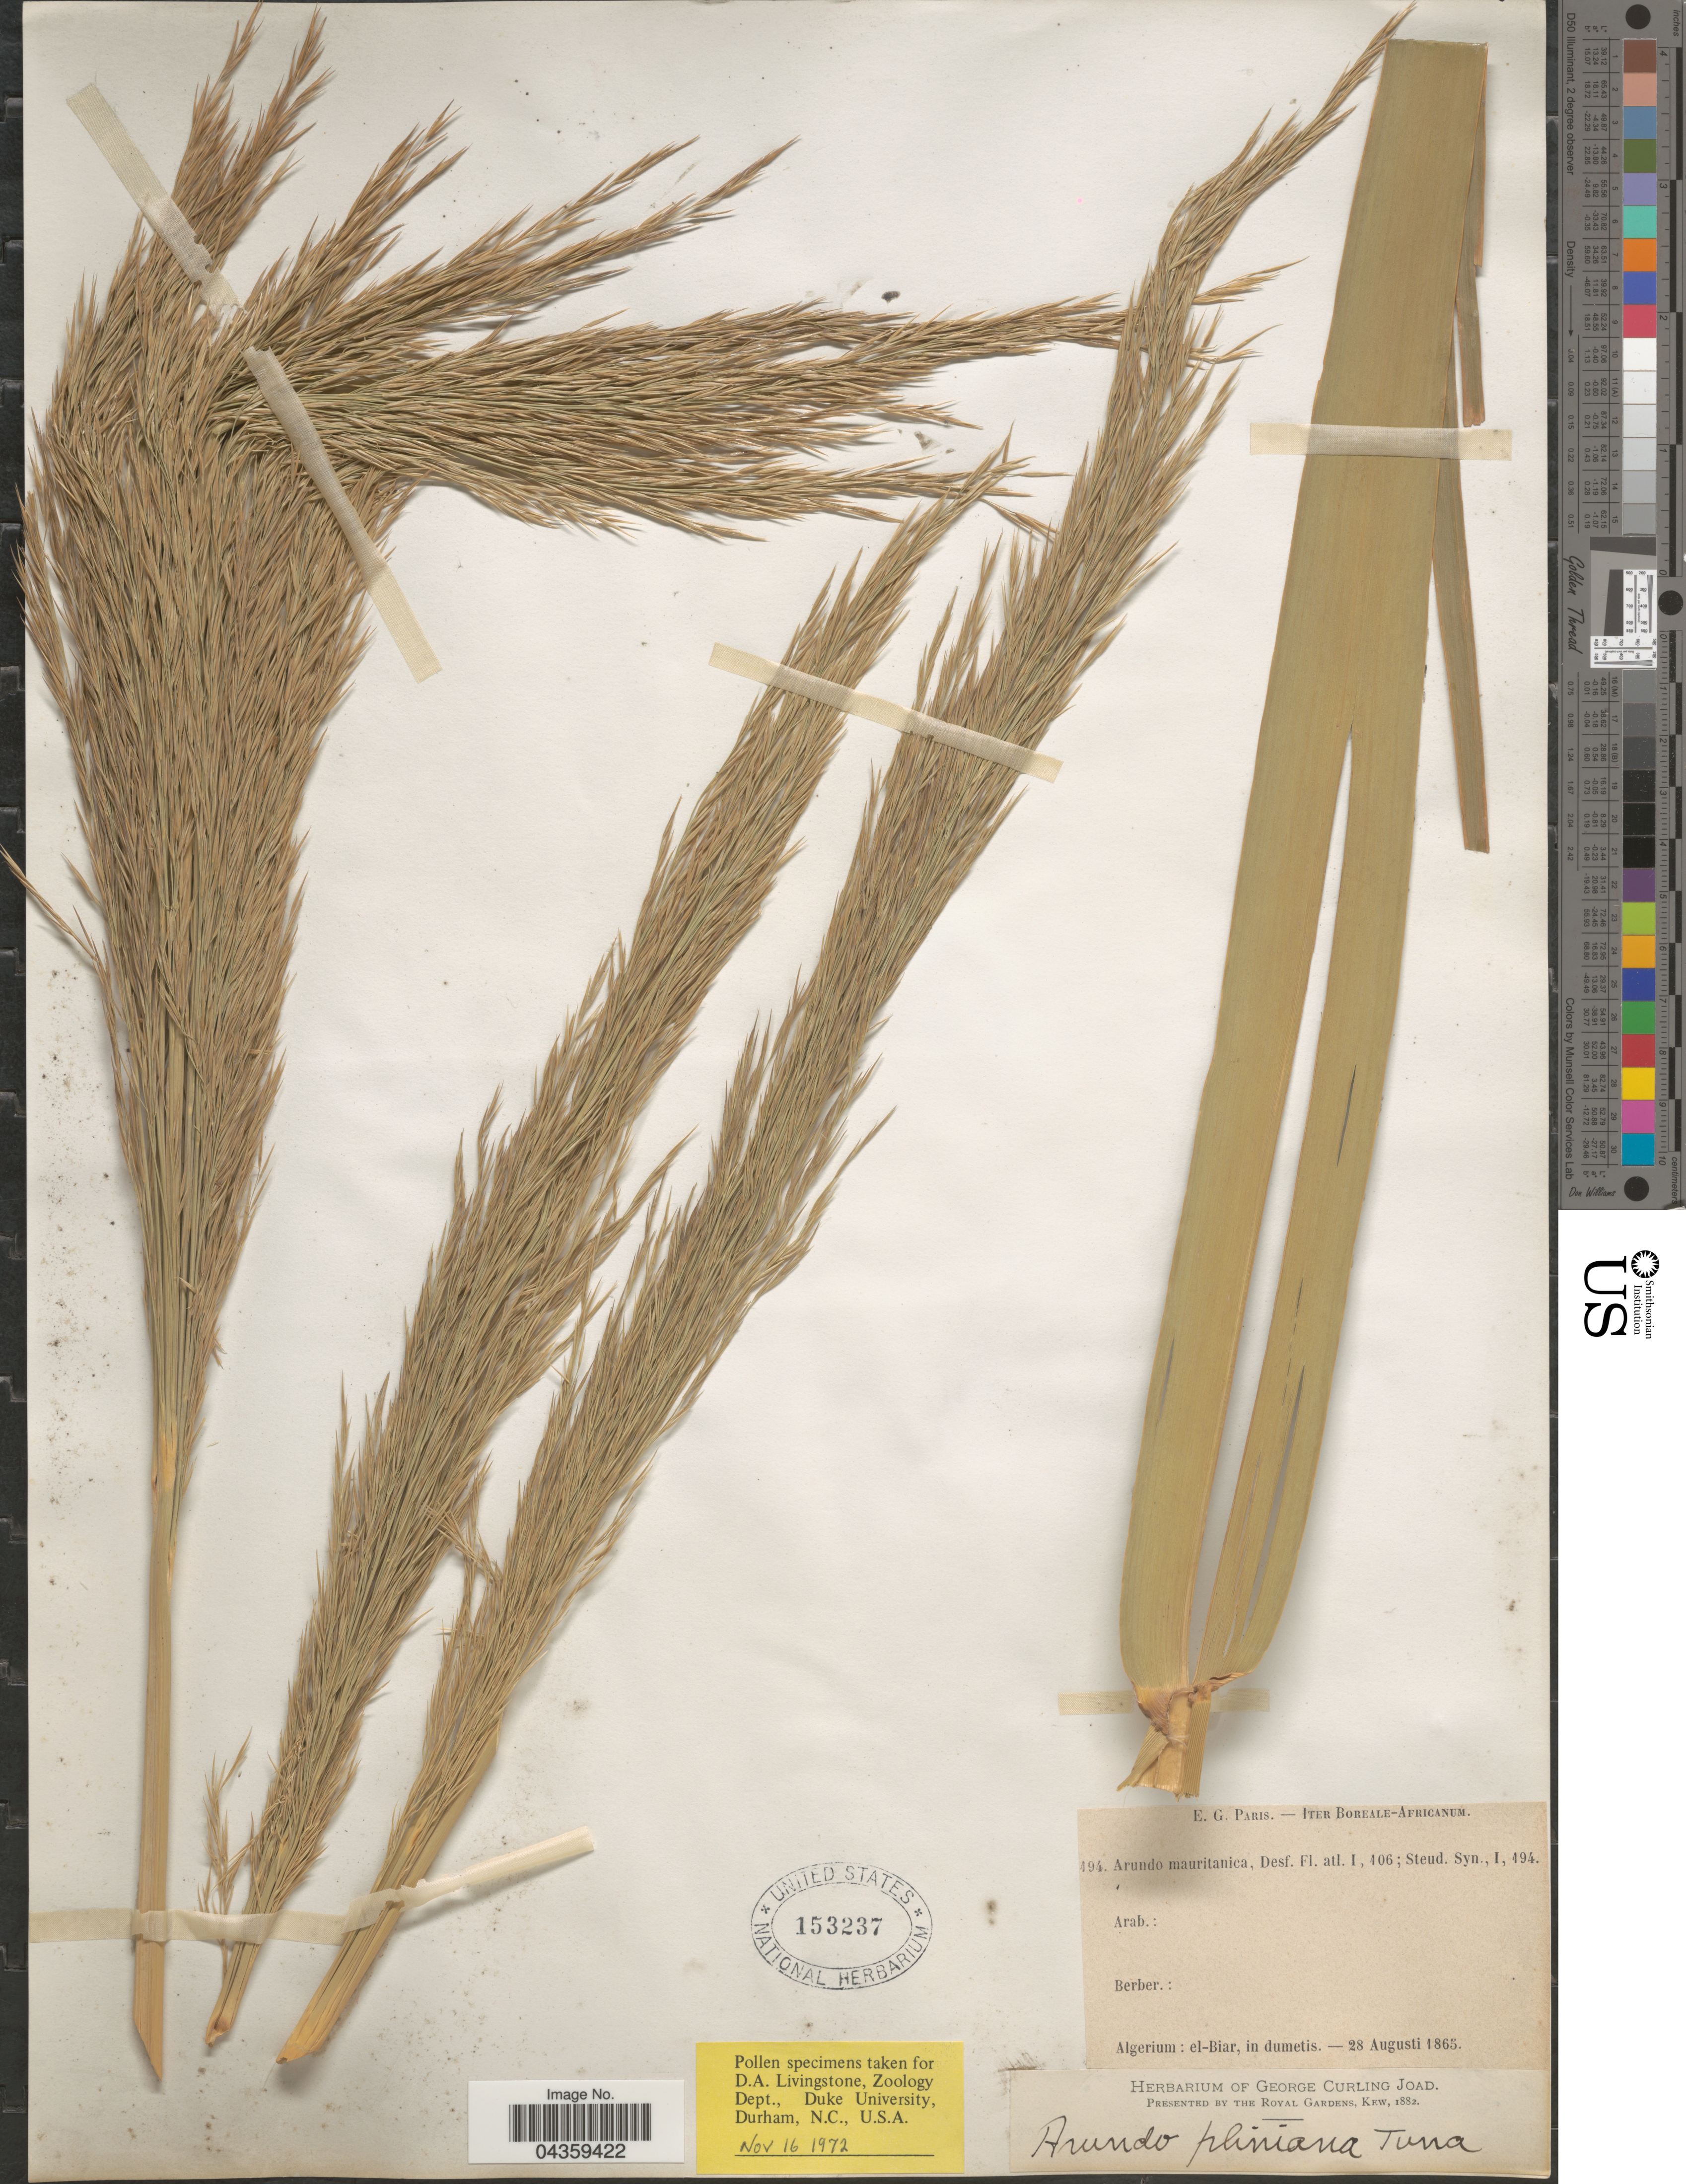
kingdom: Plantae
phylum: Tracheophyta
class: Liliopsida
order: Poales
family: Poaceae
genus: Arundo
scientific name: Arundo plinii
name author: Turra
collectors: Paris, E.G.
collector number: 494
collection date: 1865-08-28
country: Algeria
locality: Iter Boreale-Africanum. Algerium : el-Biar, in dumetis.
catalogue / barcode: US 153237